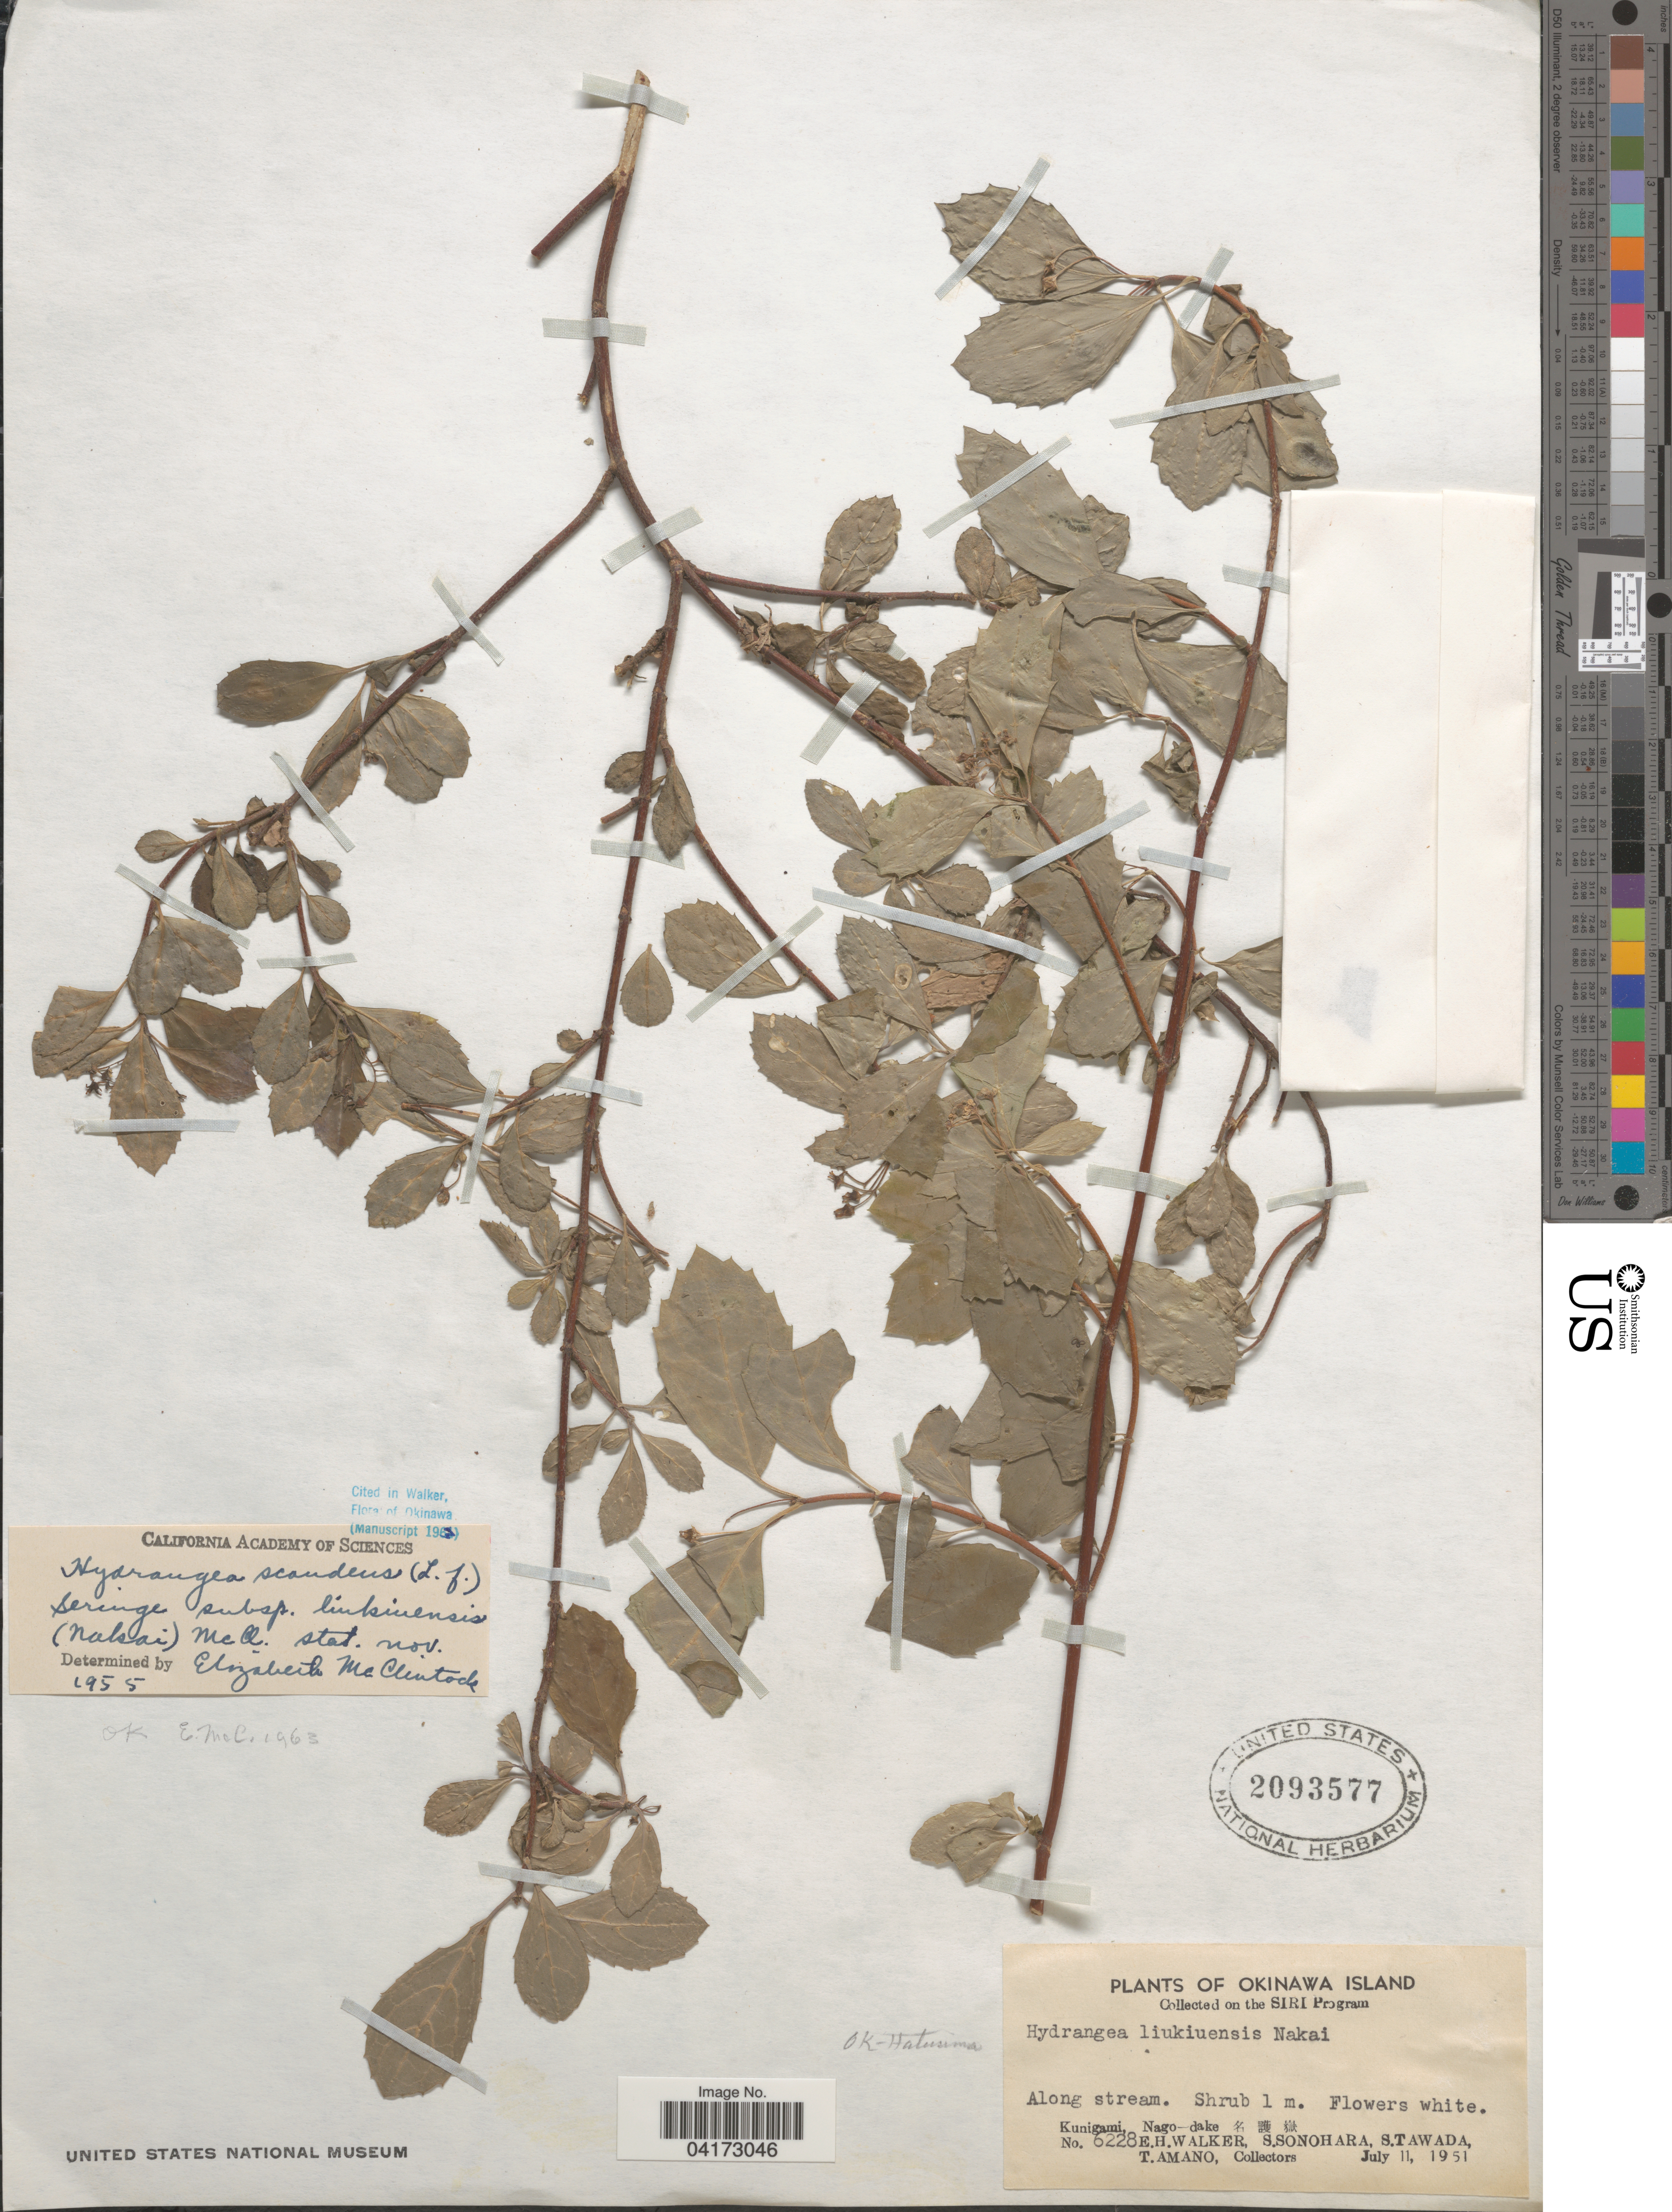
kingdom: Plantae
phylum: Tracheophyta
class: Magnoliopsida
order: Cornales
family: Hydrangeaceae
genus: Hydrangea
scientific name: Hydrangea scandens subsp. liukiuensis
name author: (Nakai) E. M. McClint.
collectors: E. H. Walker, S. Sonohara, S. Tawada & T. Amano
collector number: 6228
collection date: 1951-07-11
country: Japan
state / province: Okinawa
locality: Okinawa Island. Kunigami, Nago-dake X.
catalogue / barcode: US 2093577